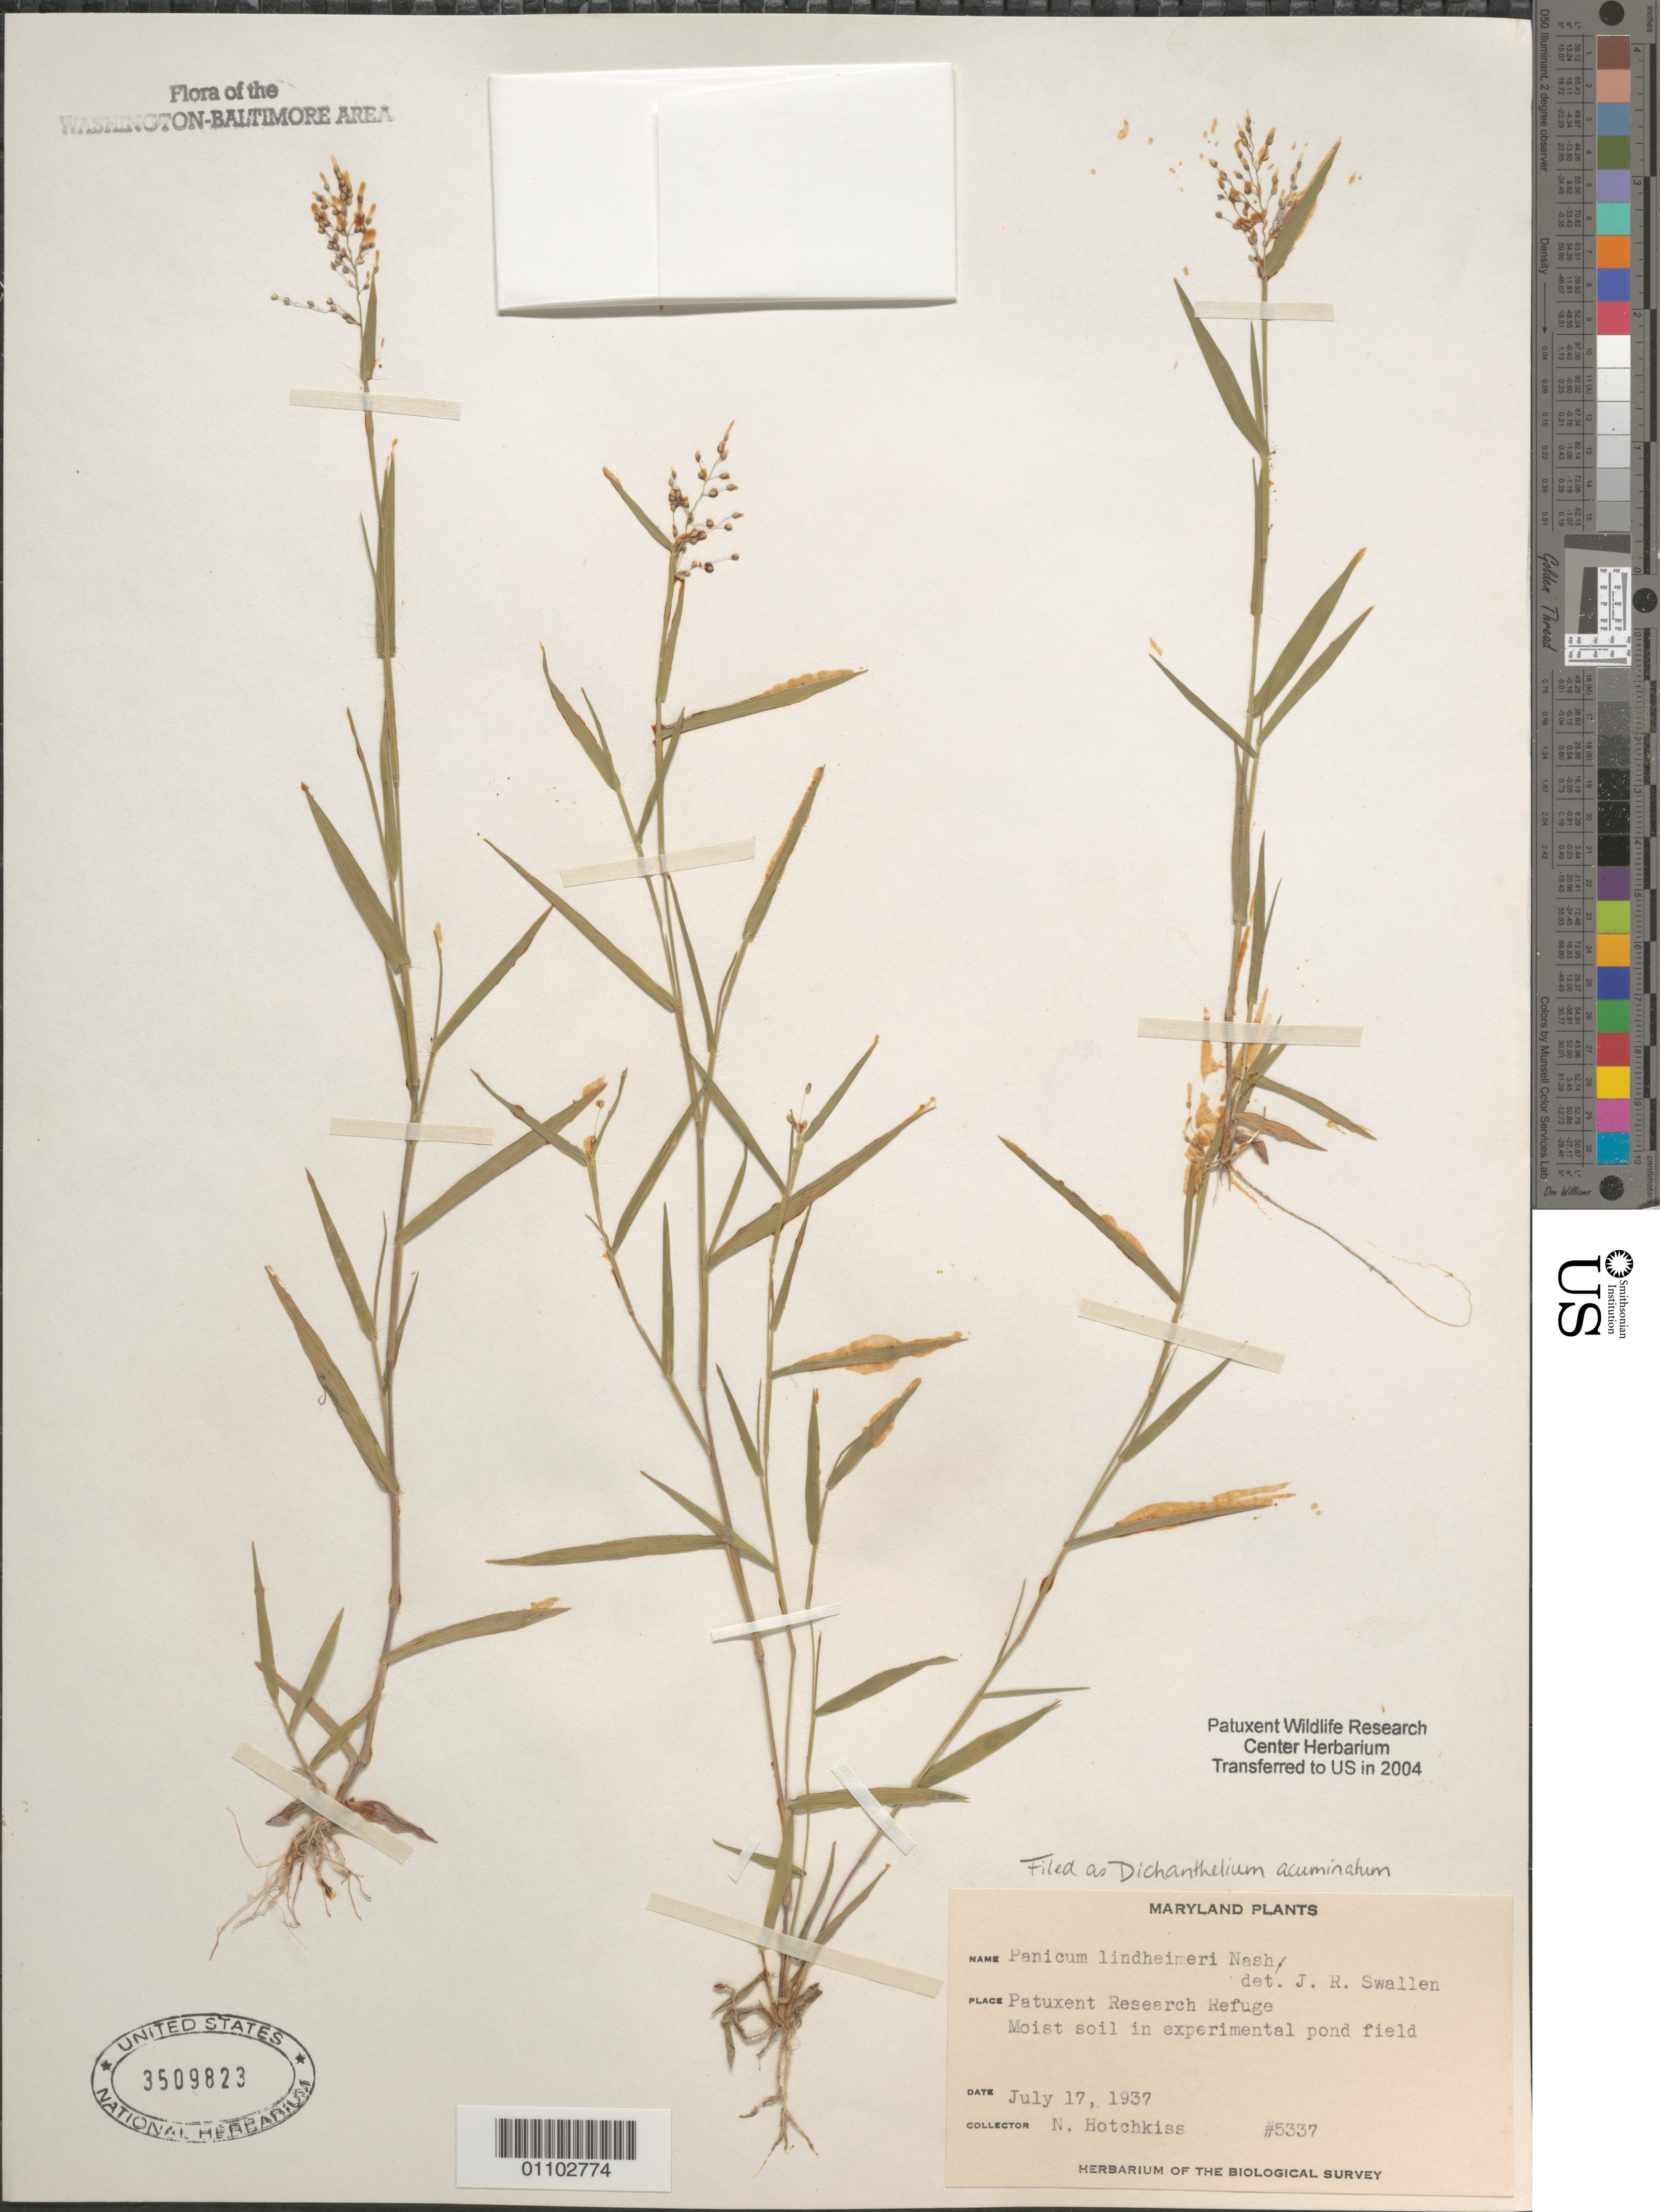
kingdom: Plantae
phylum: Tracheophyta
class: Liliopsida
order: Poales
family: Poaceae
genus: Dichanthelium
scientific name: Dichanthelium acuminatum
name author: (Sw.) Gould & C.A. Clark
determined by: Swallen, Jason R.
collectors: N. Hotchkiss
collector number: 5337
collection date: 1937-07-17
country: United States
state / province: Maryland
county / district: Prince George's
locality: Patuxent Research Refuge, experimental pond field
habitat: Moist soil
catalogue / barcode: US 3509823